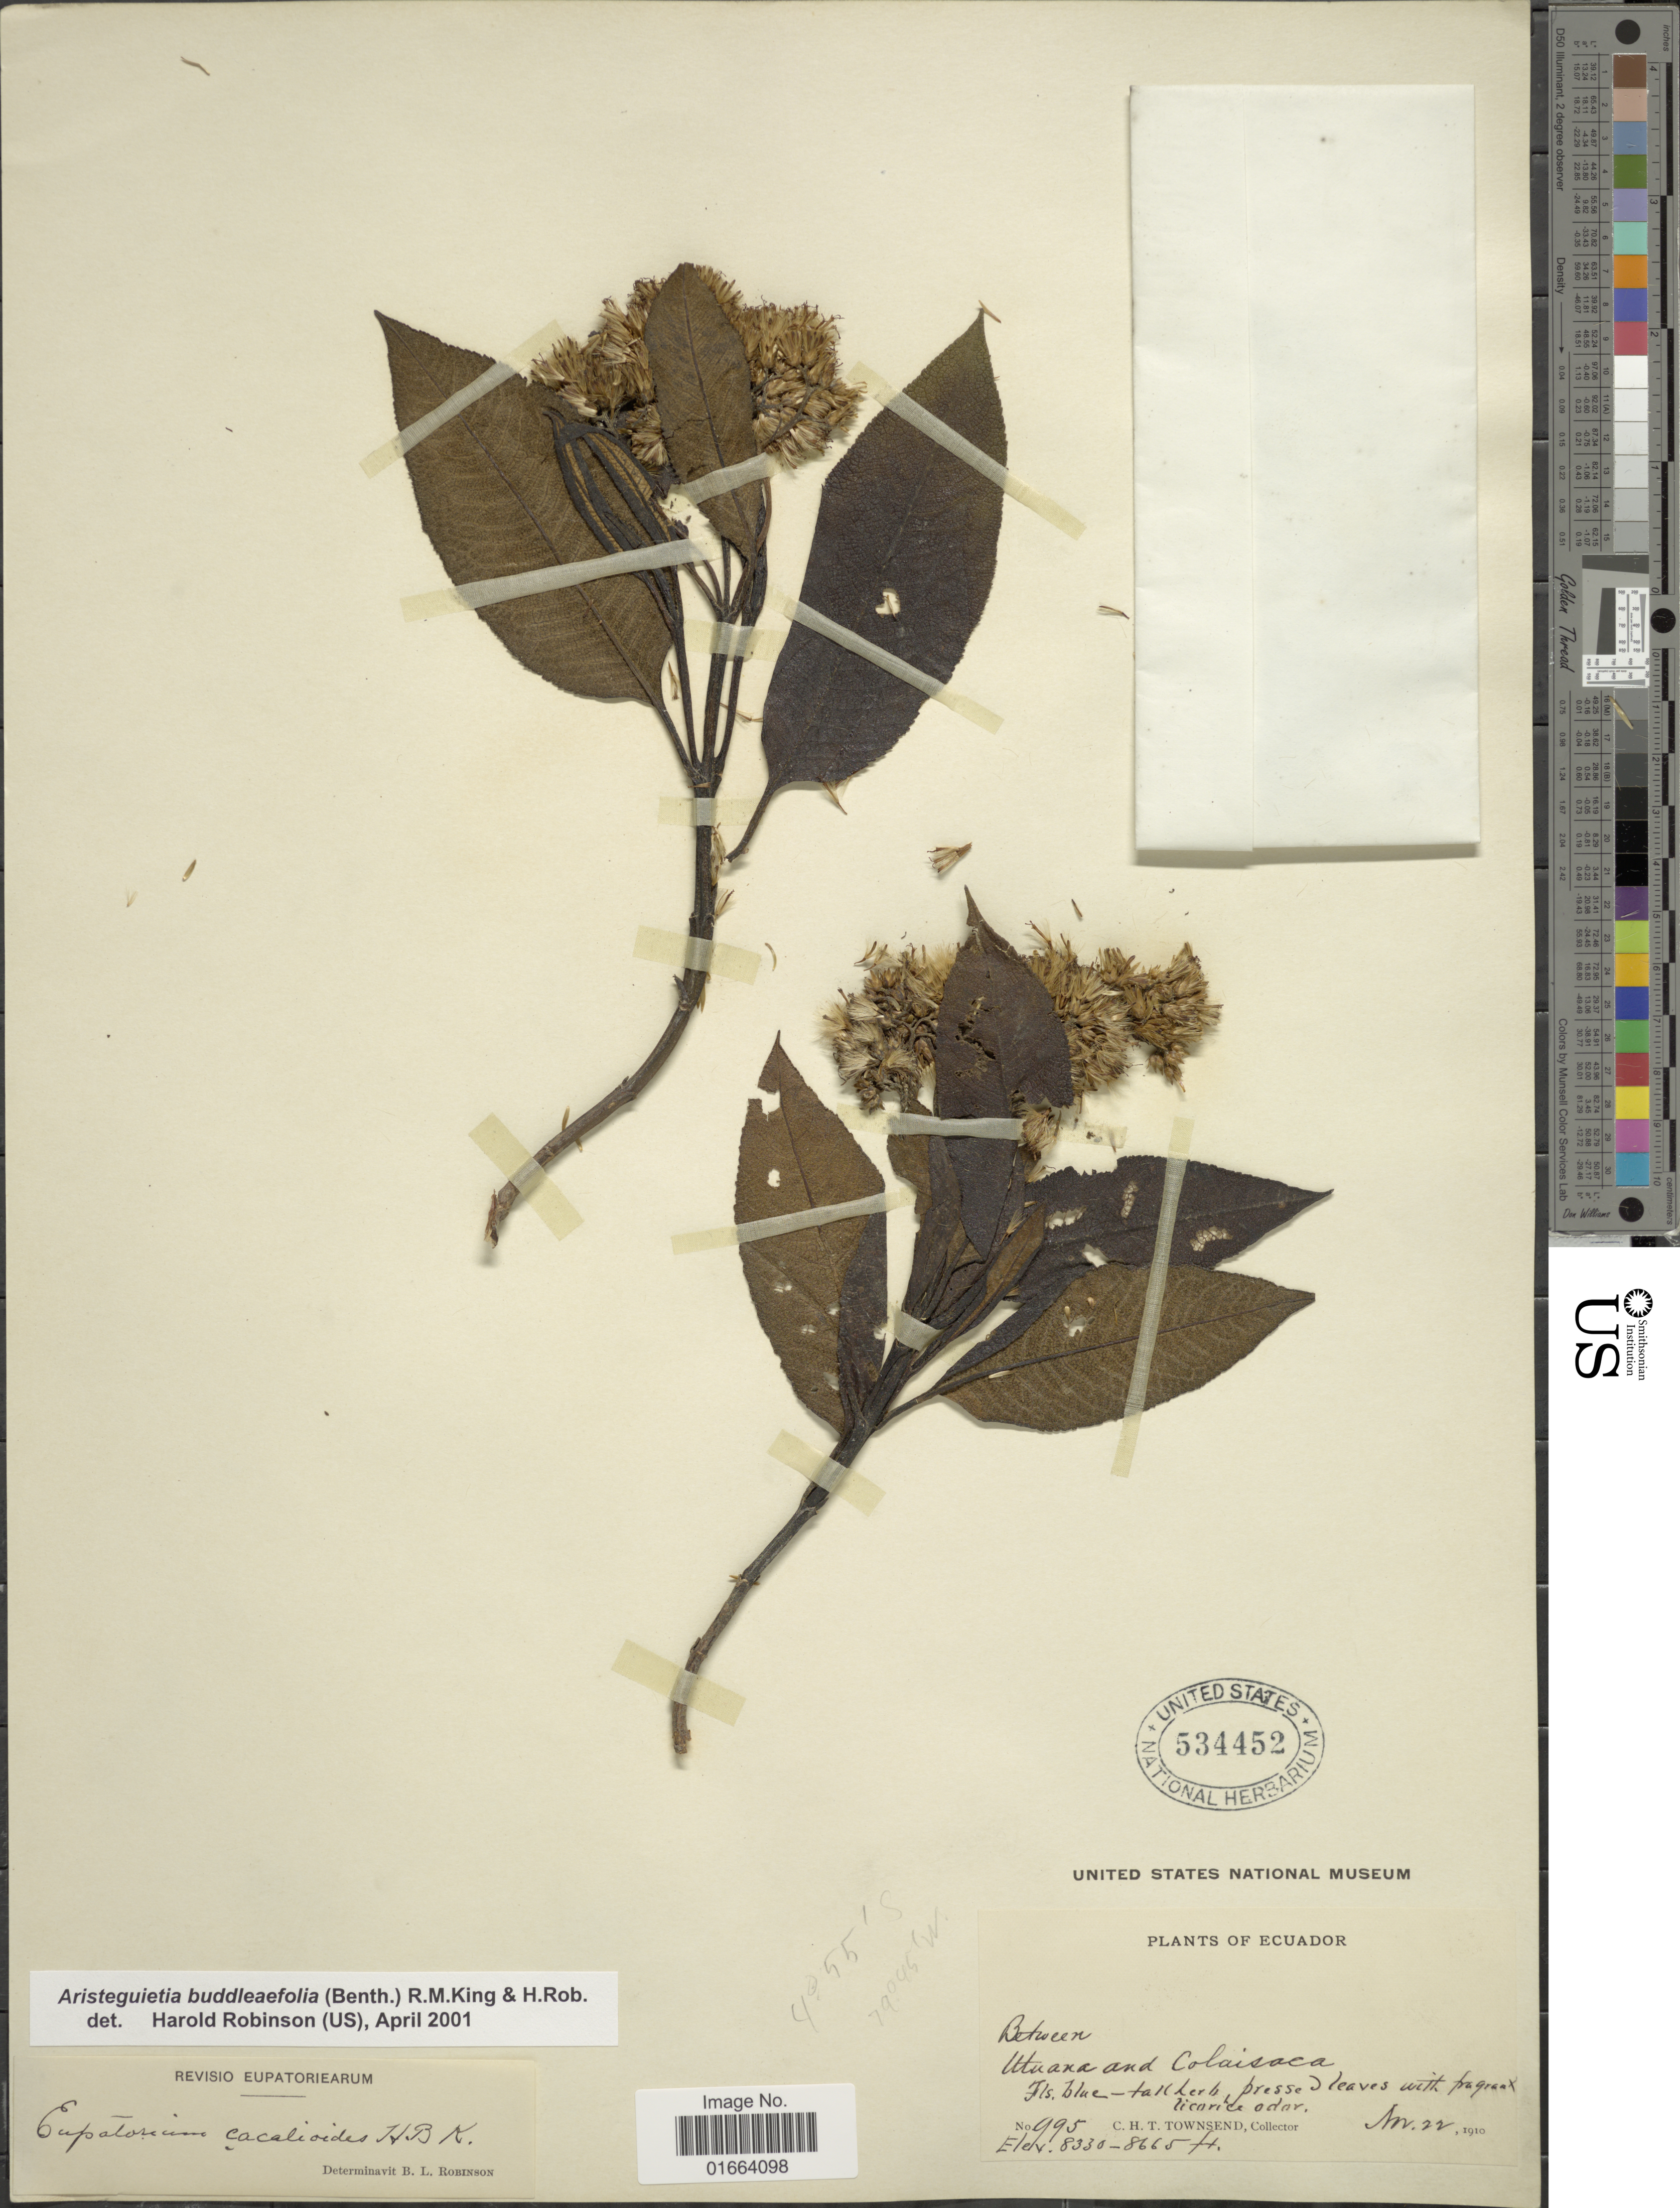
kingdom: Plantae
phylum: Tracheophyta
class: Magnoliopsida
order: Asterales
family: Asteraceae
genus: Aristeguietia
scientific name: Aristeguietia buddleaefolia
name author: (Benth.) R.M. King & H. Rob.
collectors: C. H. T. Townsend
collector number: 995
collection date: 1910-11-22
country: Ecuador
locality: Between Utuaxa and Colaisaca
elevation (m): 2539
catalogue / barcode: US 534452